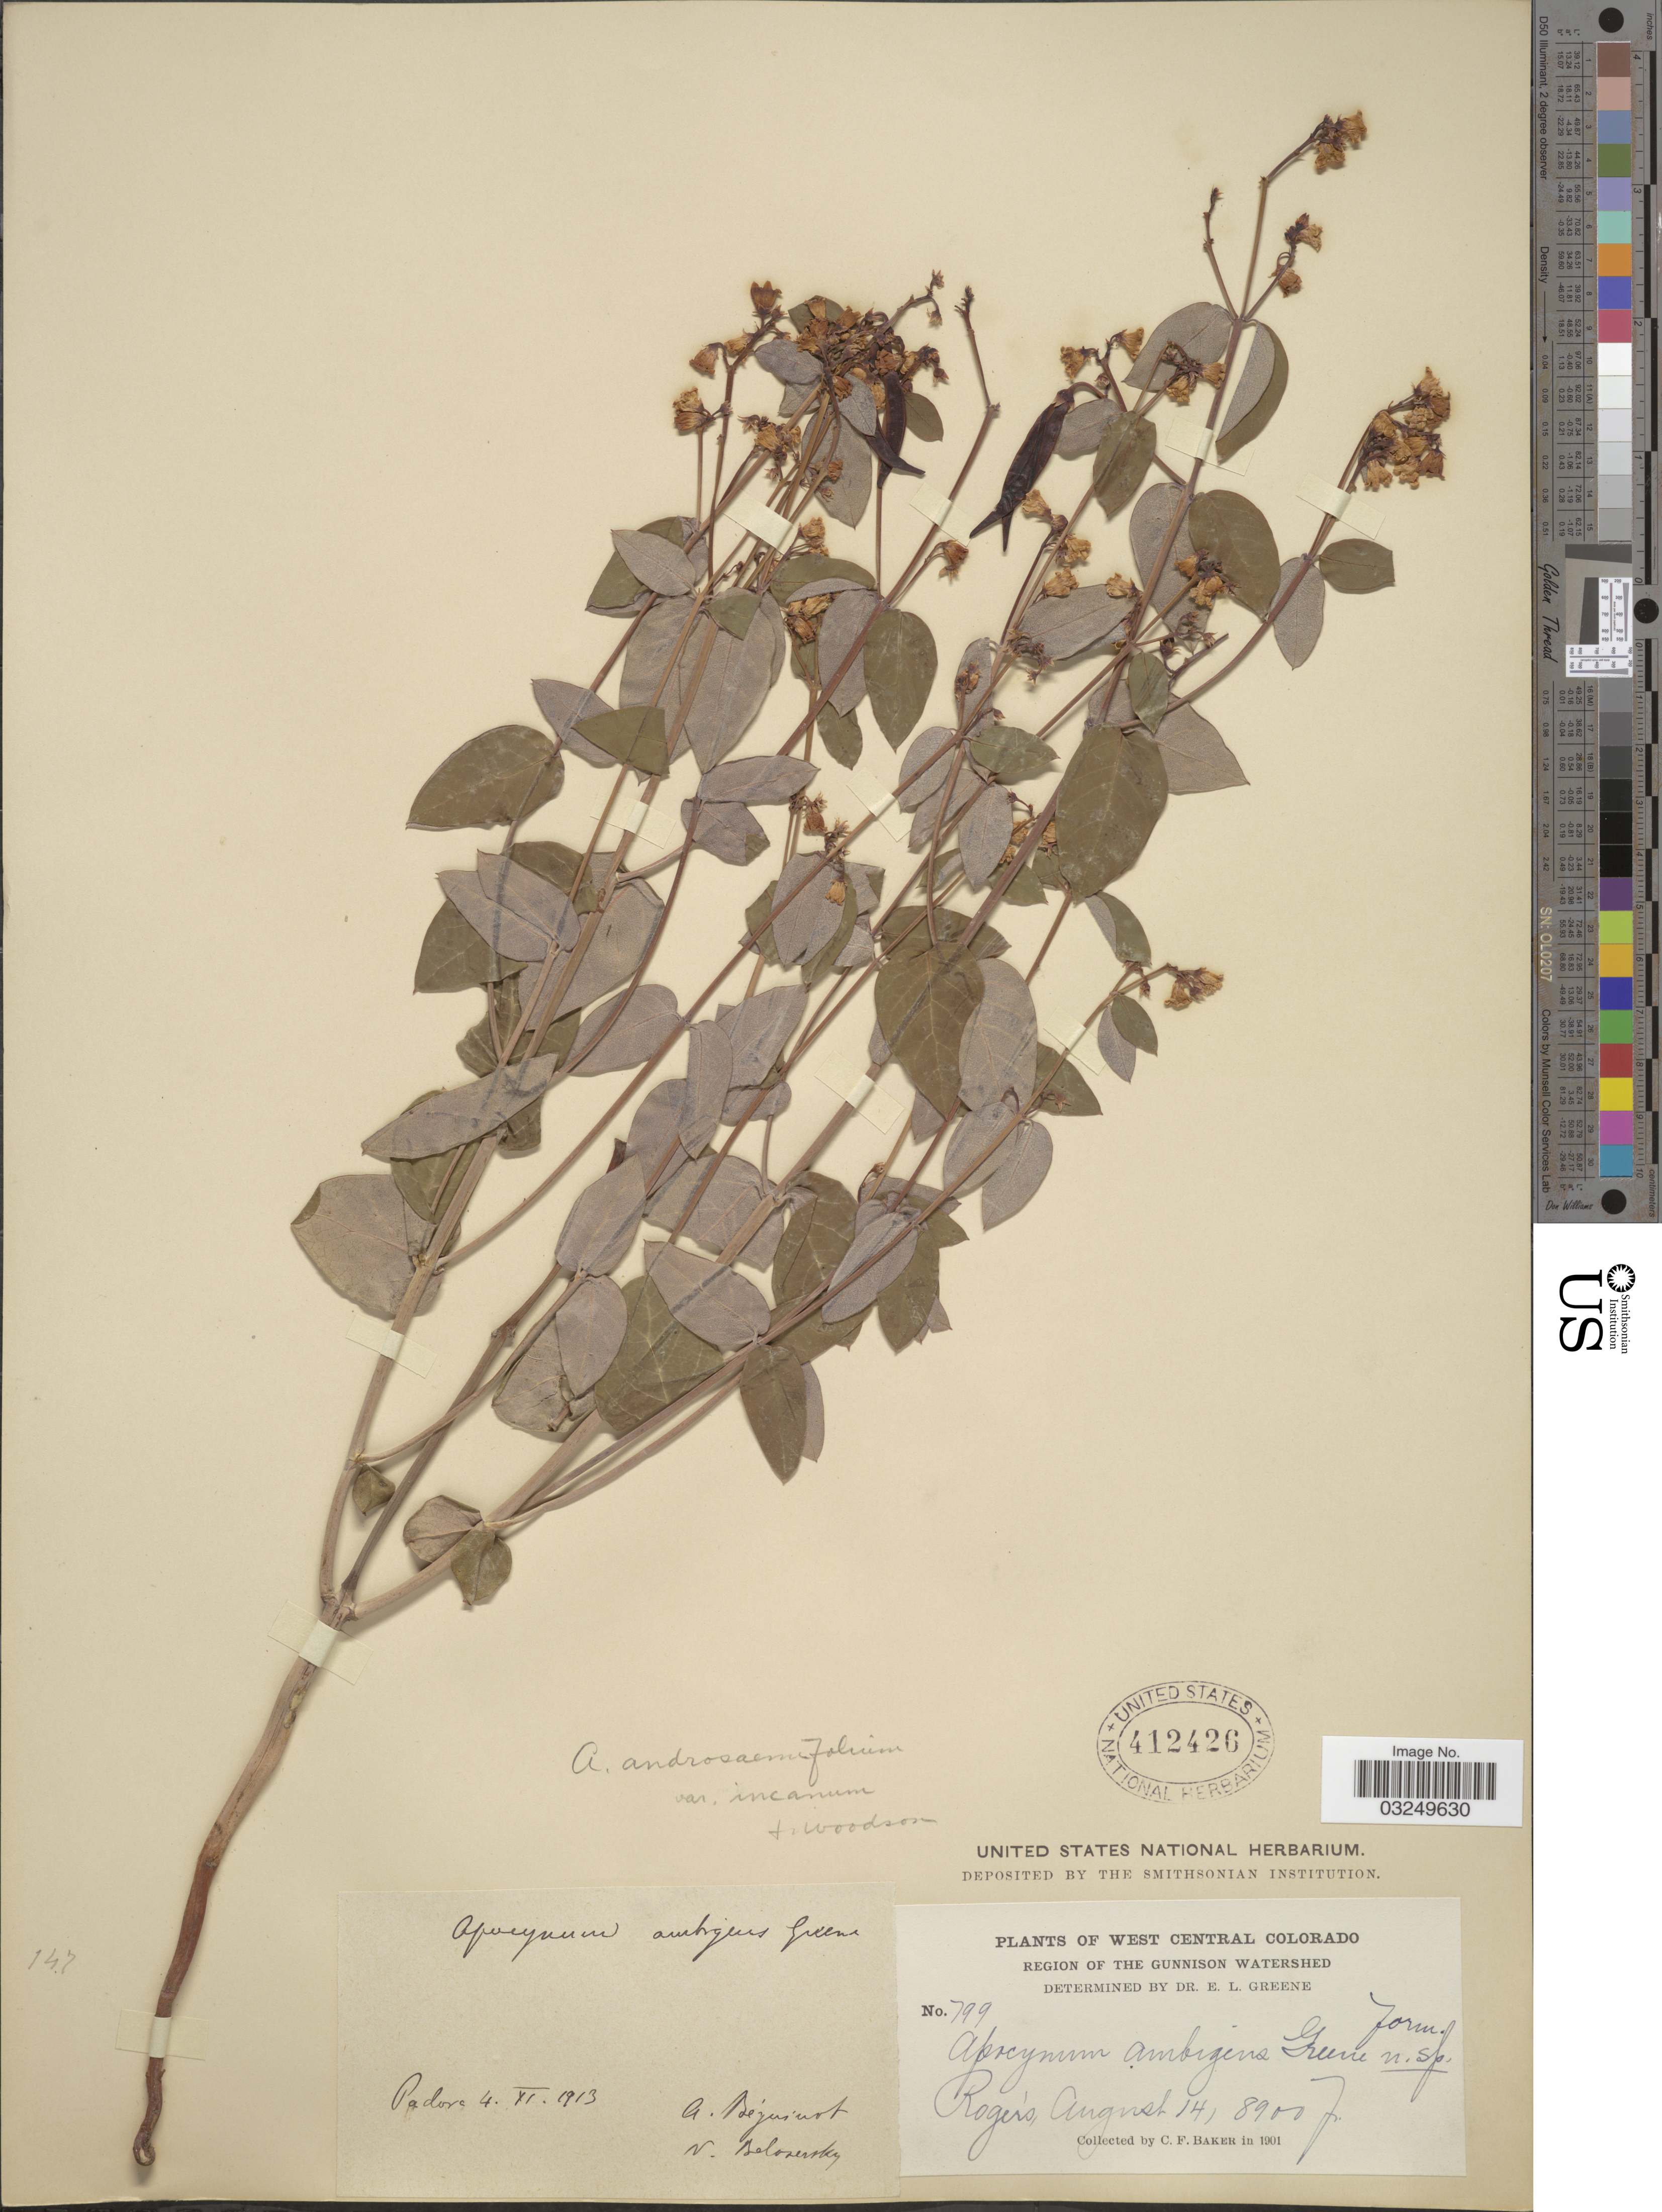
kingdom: Plantae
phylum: Tracheophyta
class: Magnoliopsida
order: Gentianales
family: Apocynaceae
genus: Apocynum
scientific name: Apocynum androsaemifolium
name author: L.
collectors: C. F. Baker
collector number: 799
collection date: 1901-08-14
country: United States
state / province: Colorado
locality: West Central Colorado. Region of the Gunnison Watershed. Roger's.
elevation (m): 2713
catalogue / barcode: US 412426